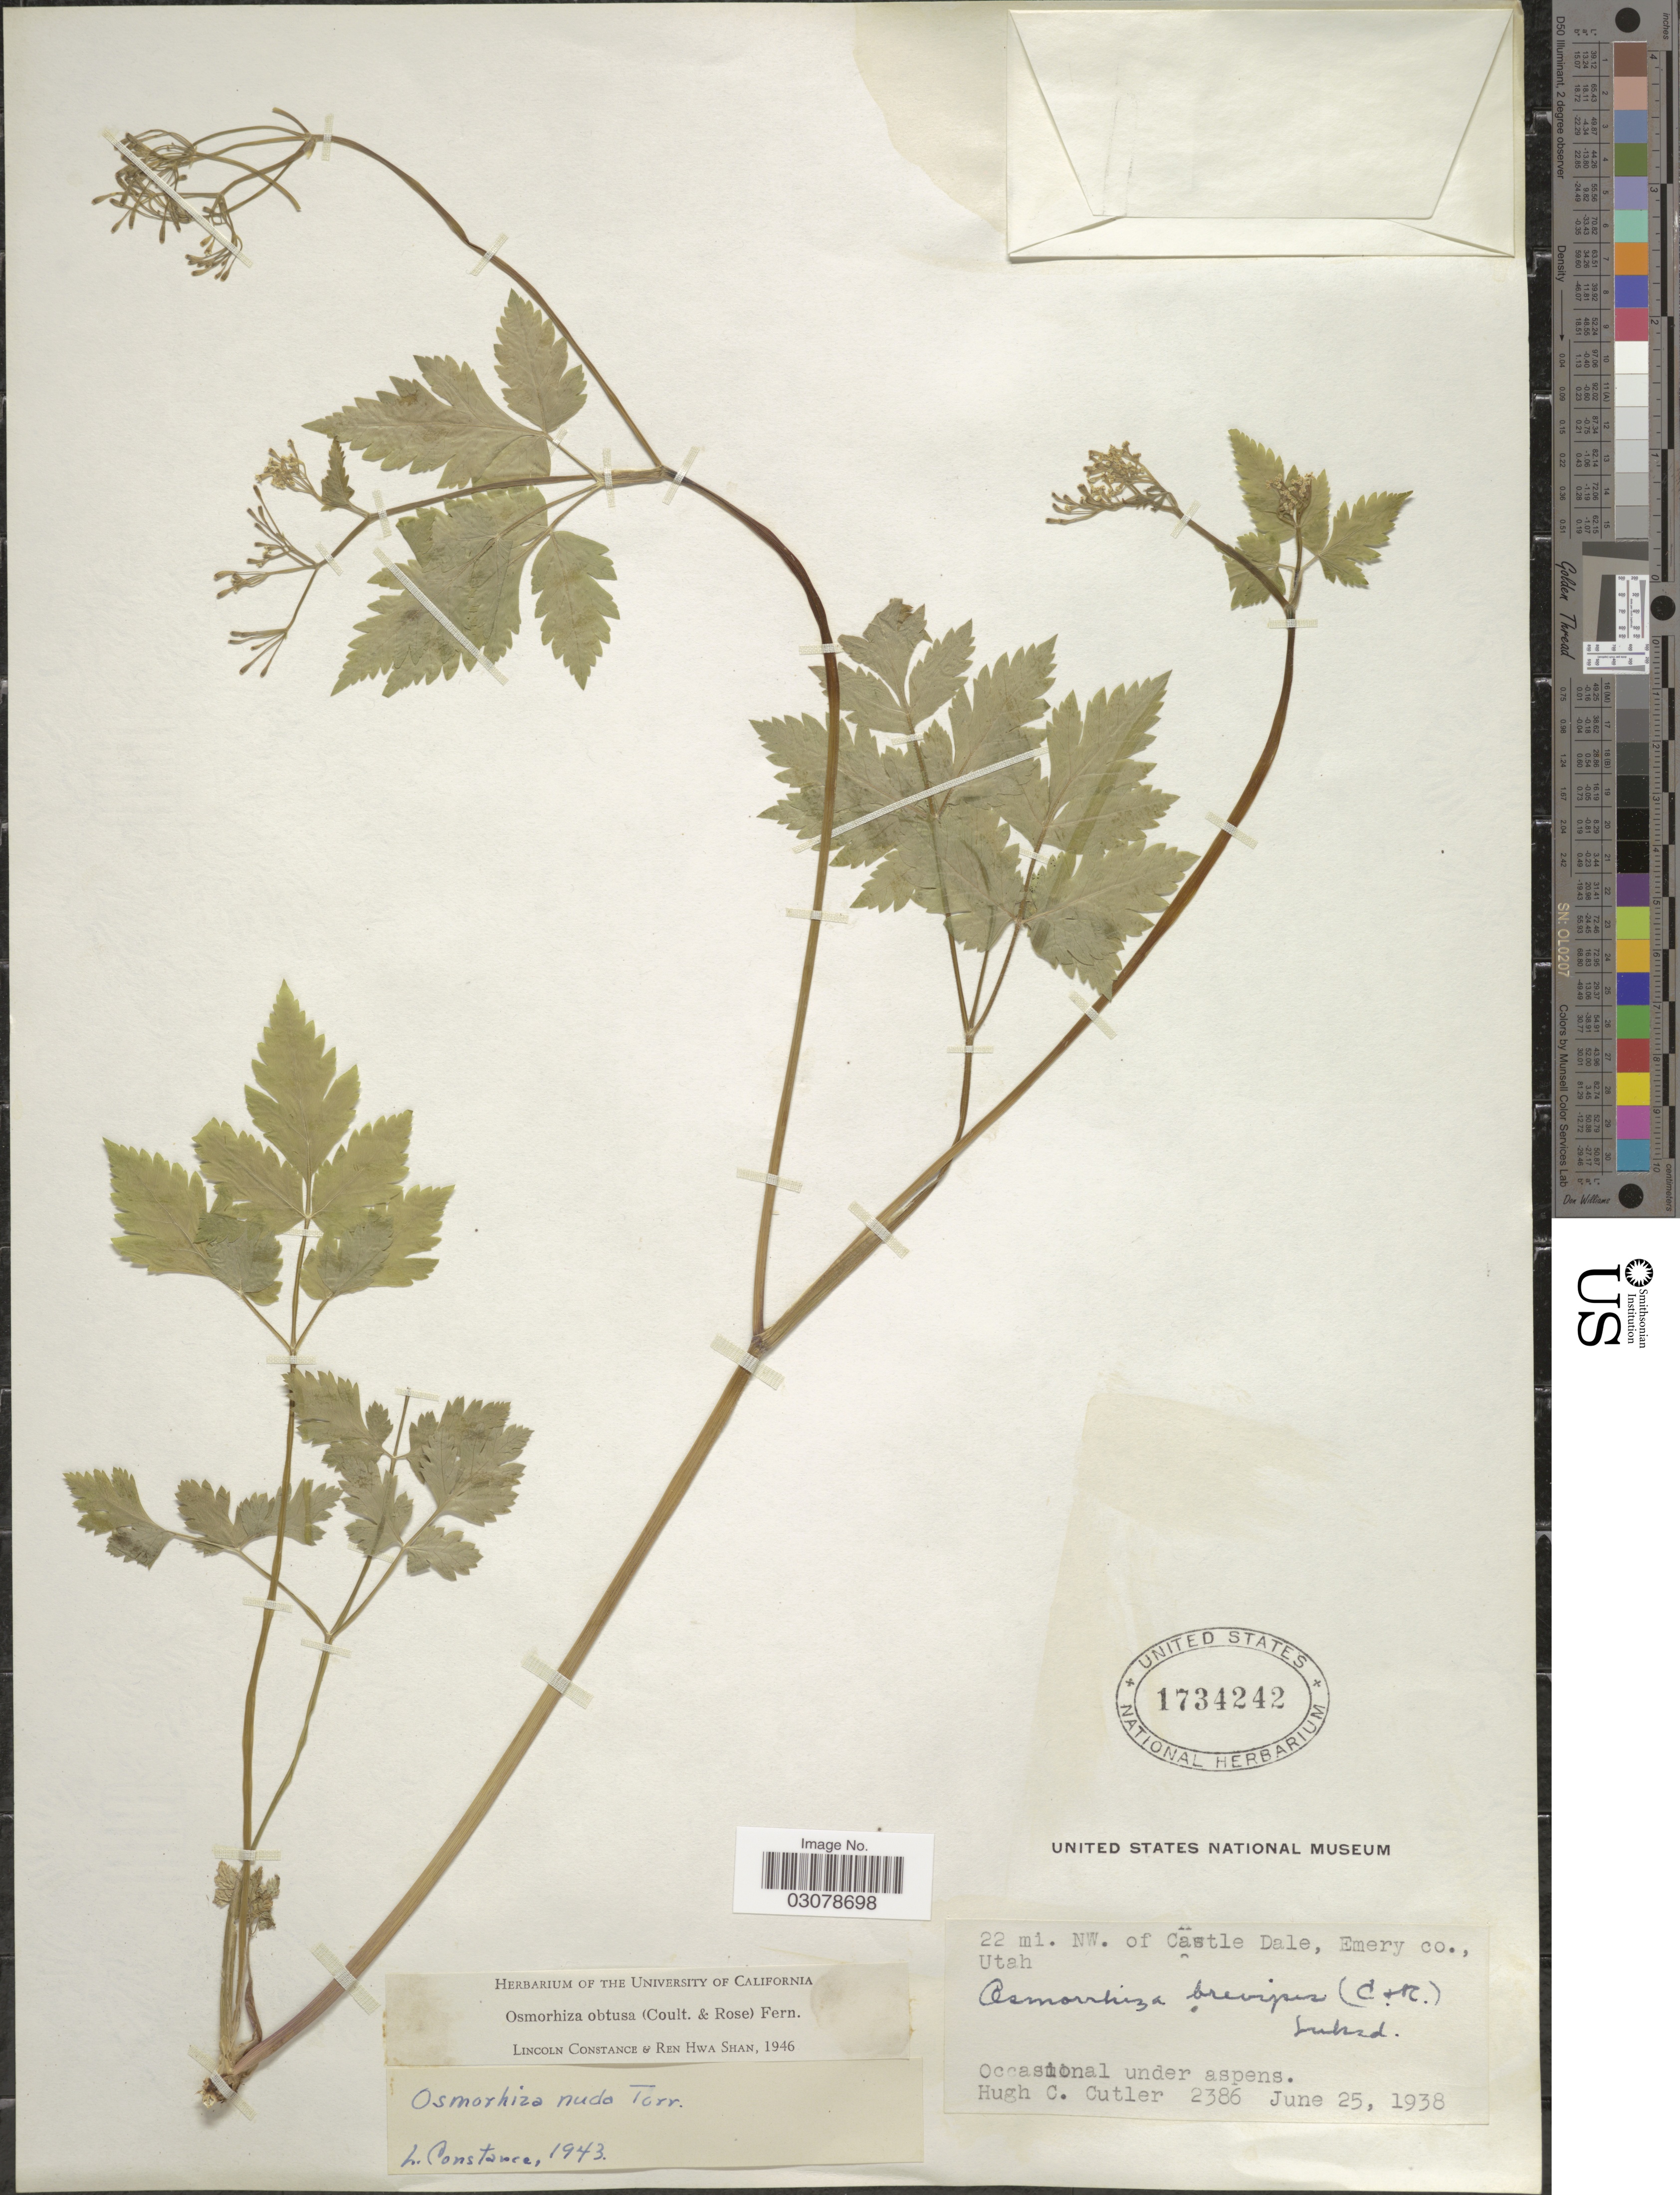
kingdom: Plantae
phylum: Tracheophyta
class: Magnoliopsida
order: Apiales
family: Apiaceae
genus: Osmorhiza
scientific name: Osmorhiza obtusa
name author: (J.M. Coult. & Rose) Fernald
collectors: H. C. Cutler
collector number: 2386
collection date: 1938-06-25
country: United States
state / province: Utah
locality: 22 mi. NW. of Castle Dale, Emery Co.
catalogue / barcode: US 1734242